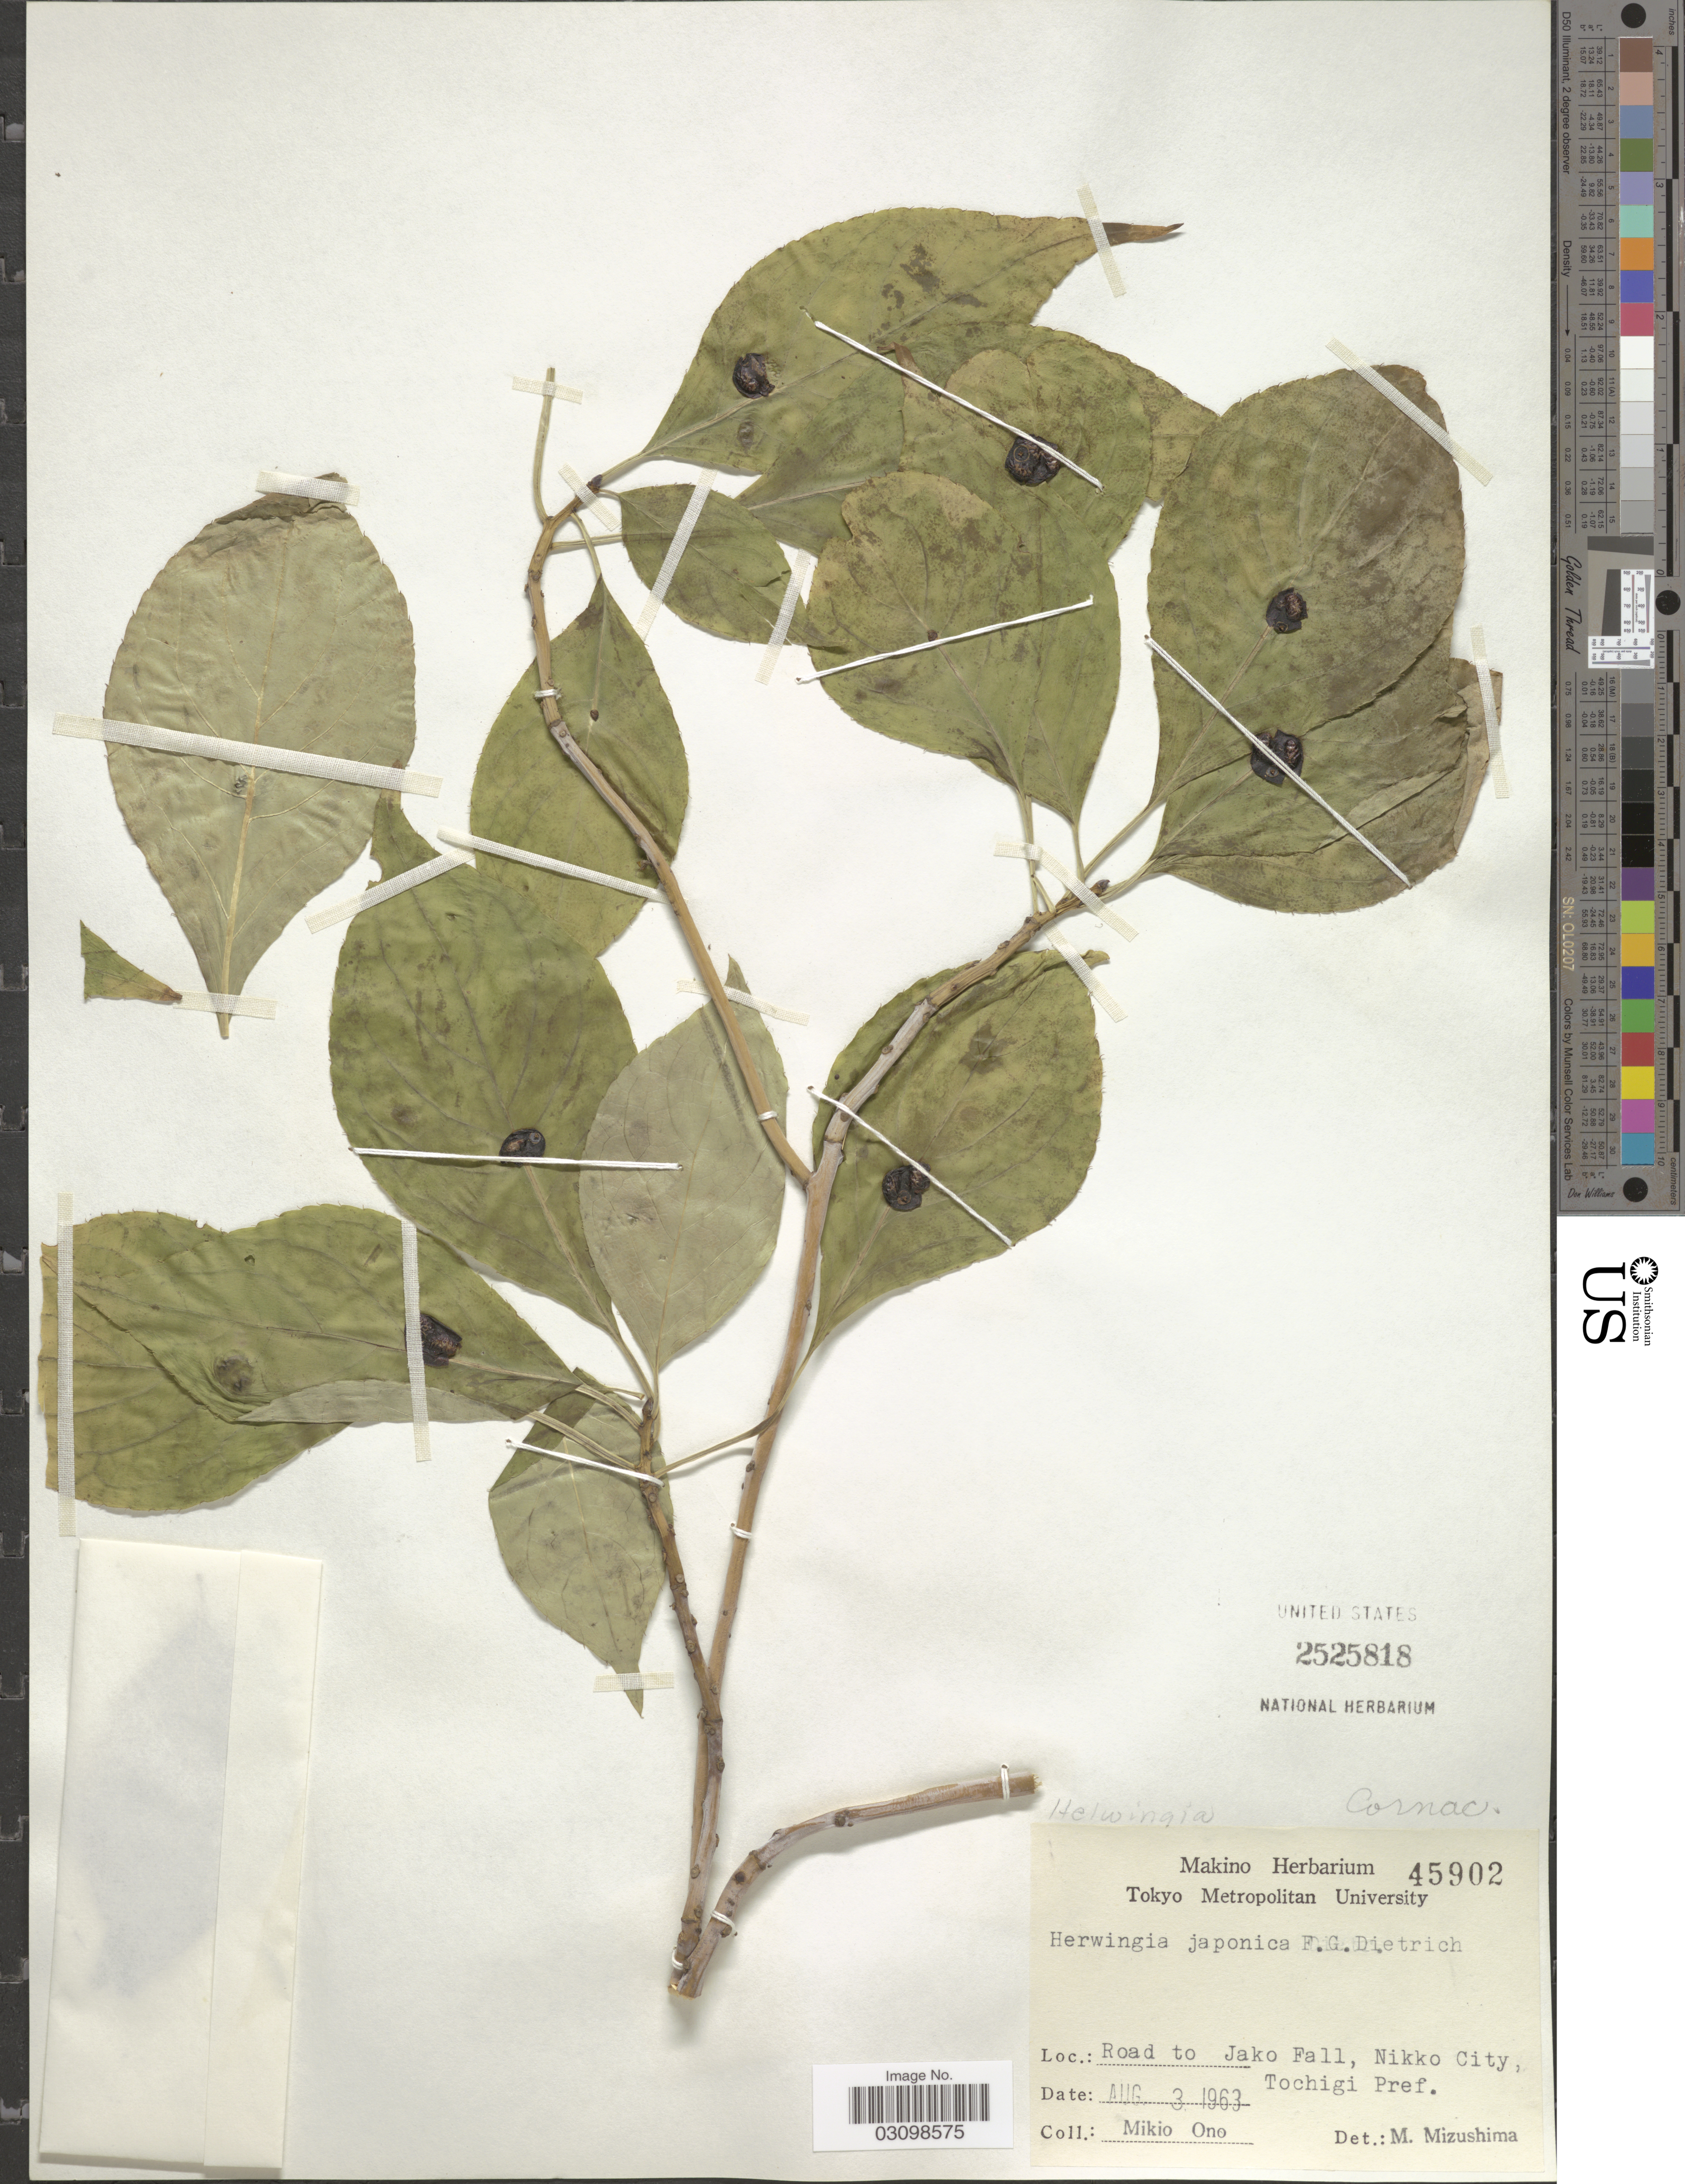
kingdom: Plantae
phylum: Tracheophyta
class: Magnoliopsida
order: Aquifoliales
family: Helwingiaceae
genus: Helwingia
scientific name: Helwingia japonica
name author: (Thunb.) Dietr.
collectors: M. Ono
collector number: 45902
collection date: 1963-08-03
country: Japan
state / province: Totigi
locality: Road to Jako Fall, Nikko City, Tochigi Pref.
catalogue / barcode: US 2525818